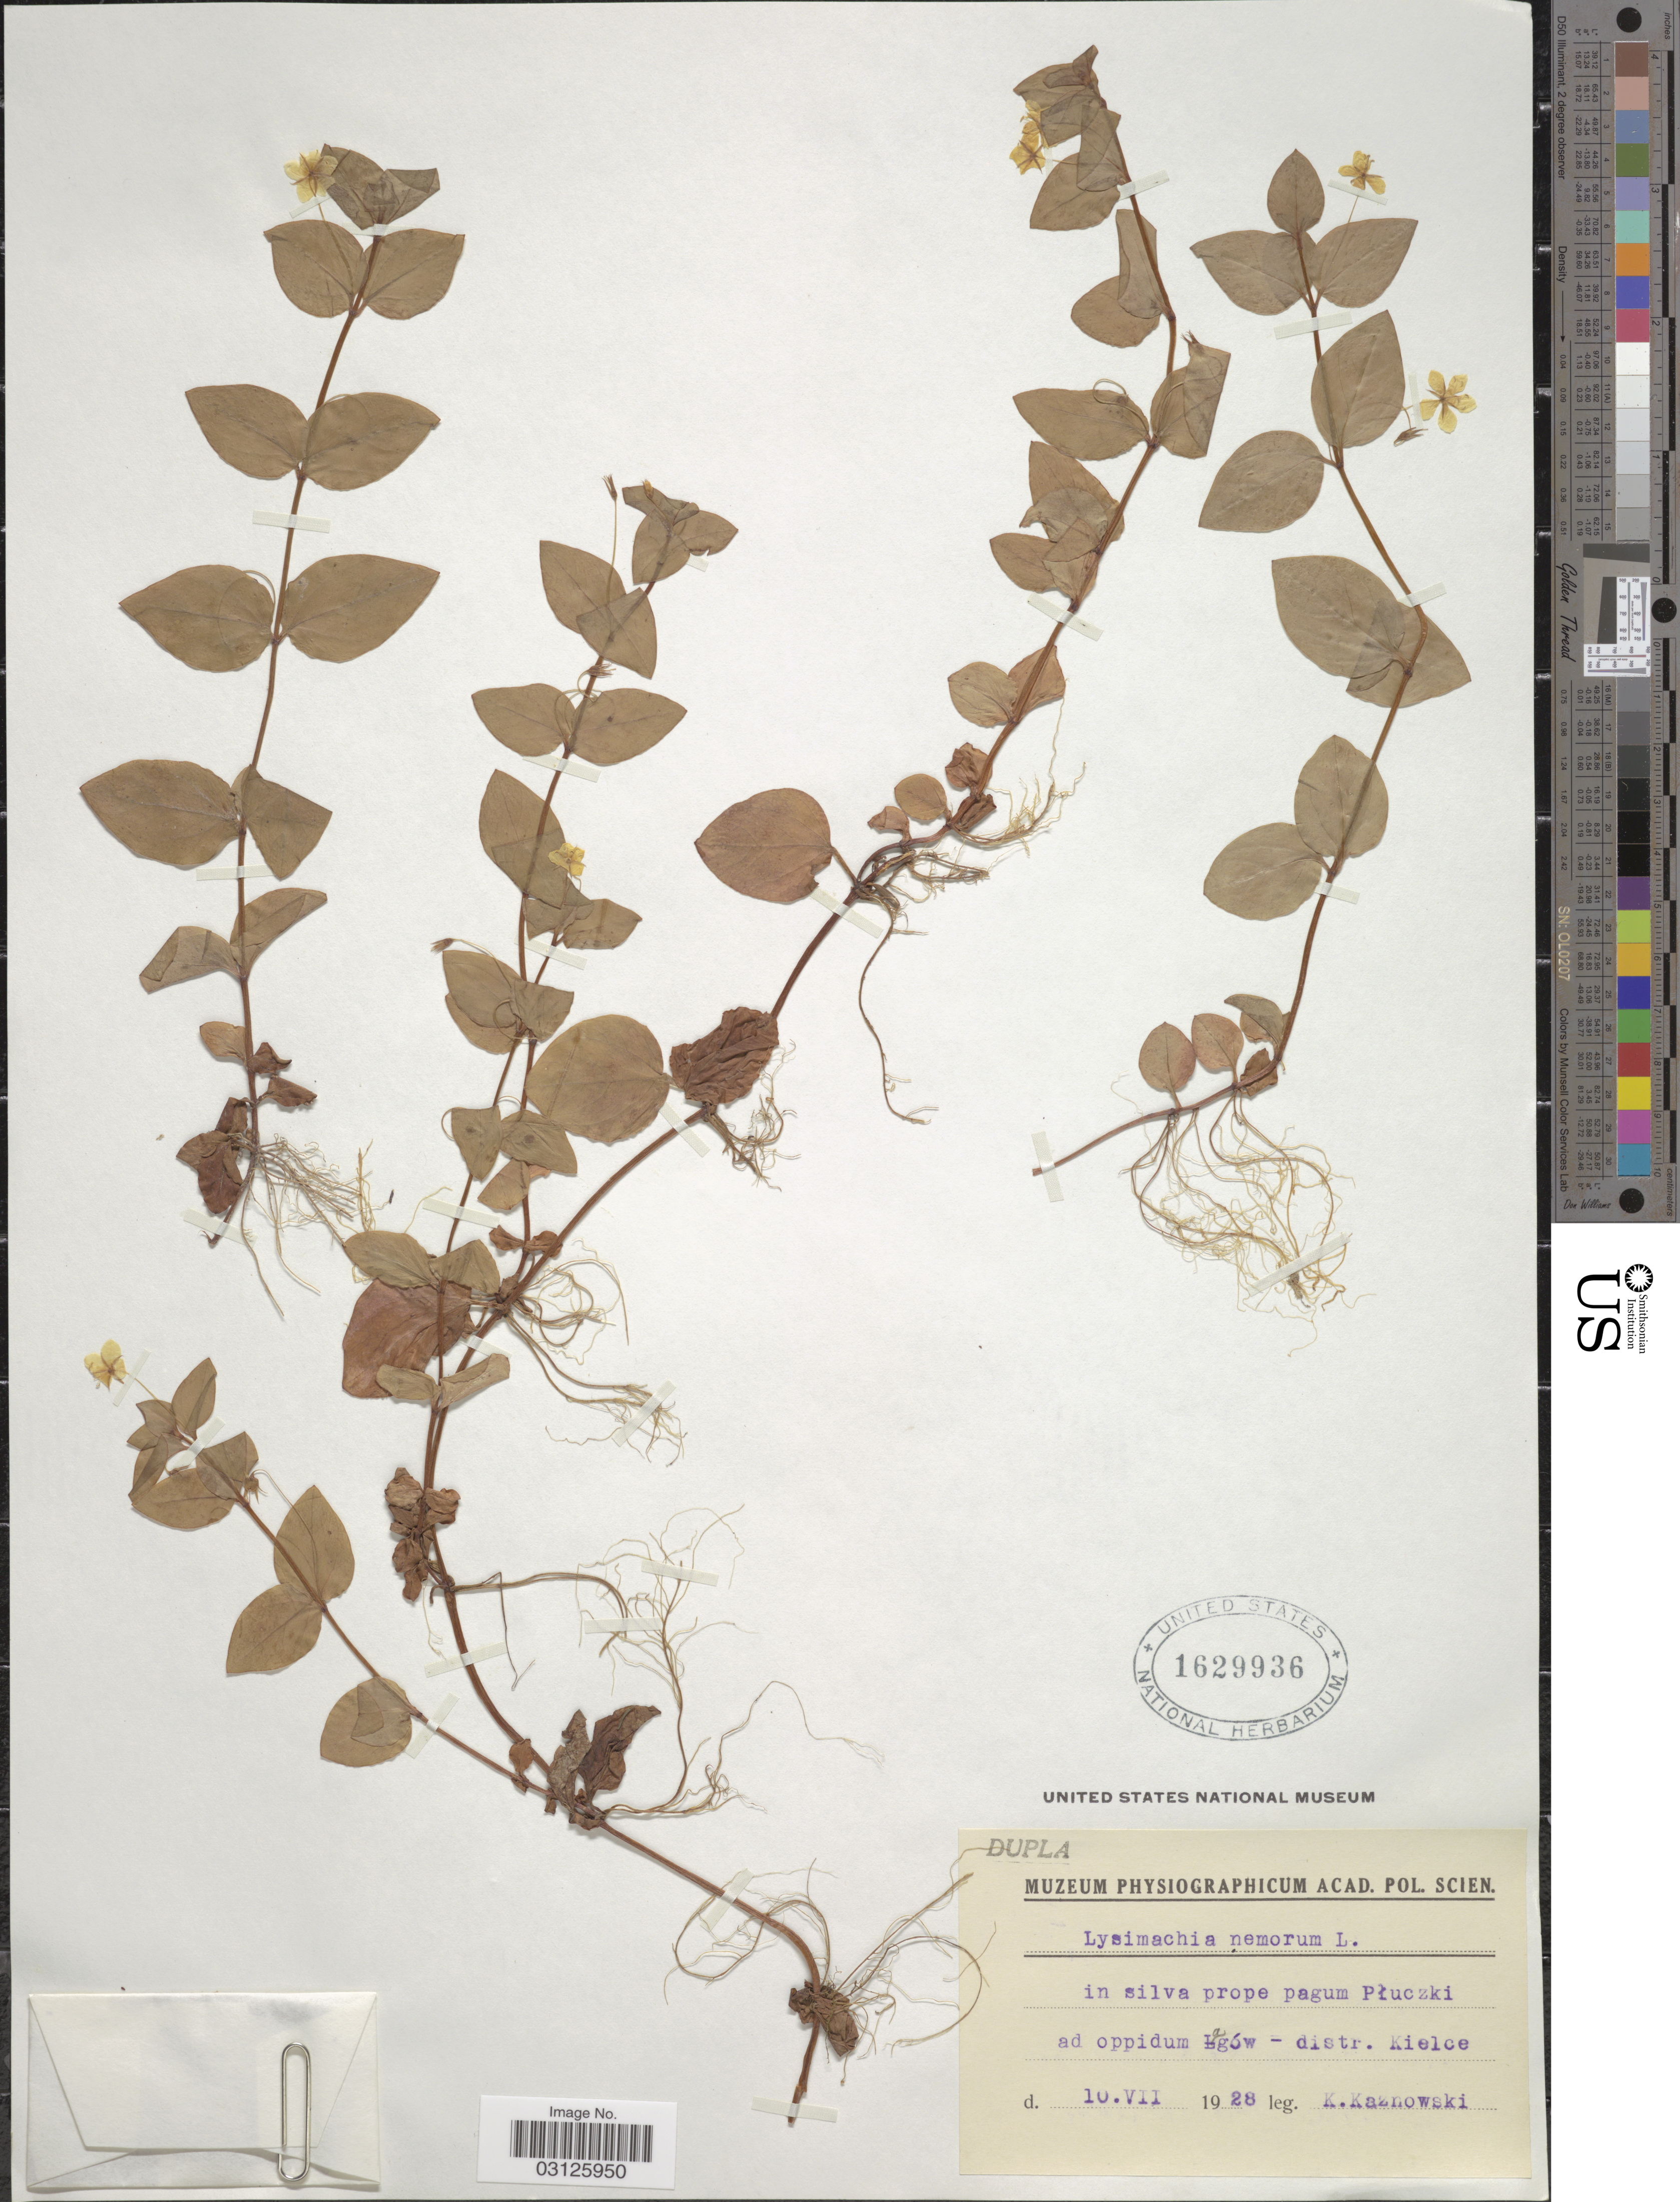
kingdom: Plantae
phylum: Tracheophyta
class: Magnoliopsida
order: Ericales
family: Primulaceae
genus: Lysimachia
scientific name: Lysimachia nemorum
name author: L.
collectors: K. Kaznowski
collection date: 1928-07-10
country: Poland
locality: In silva prope pagum Płuczki ad oppidum Łagów - distr. Kielce.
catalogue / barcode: US 1629936